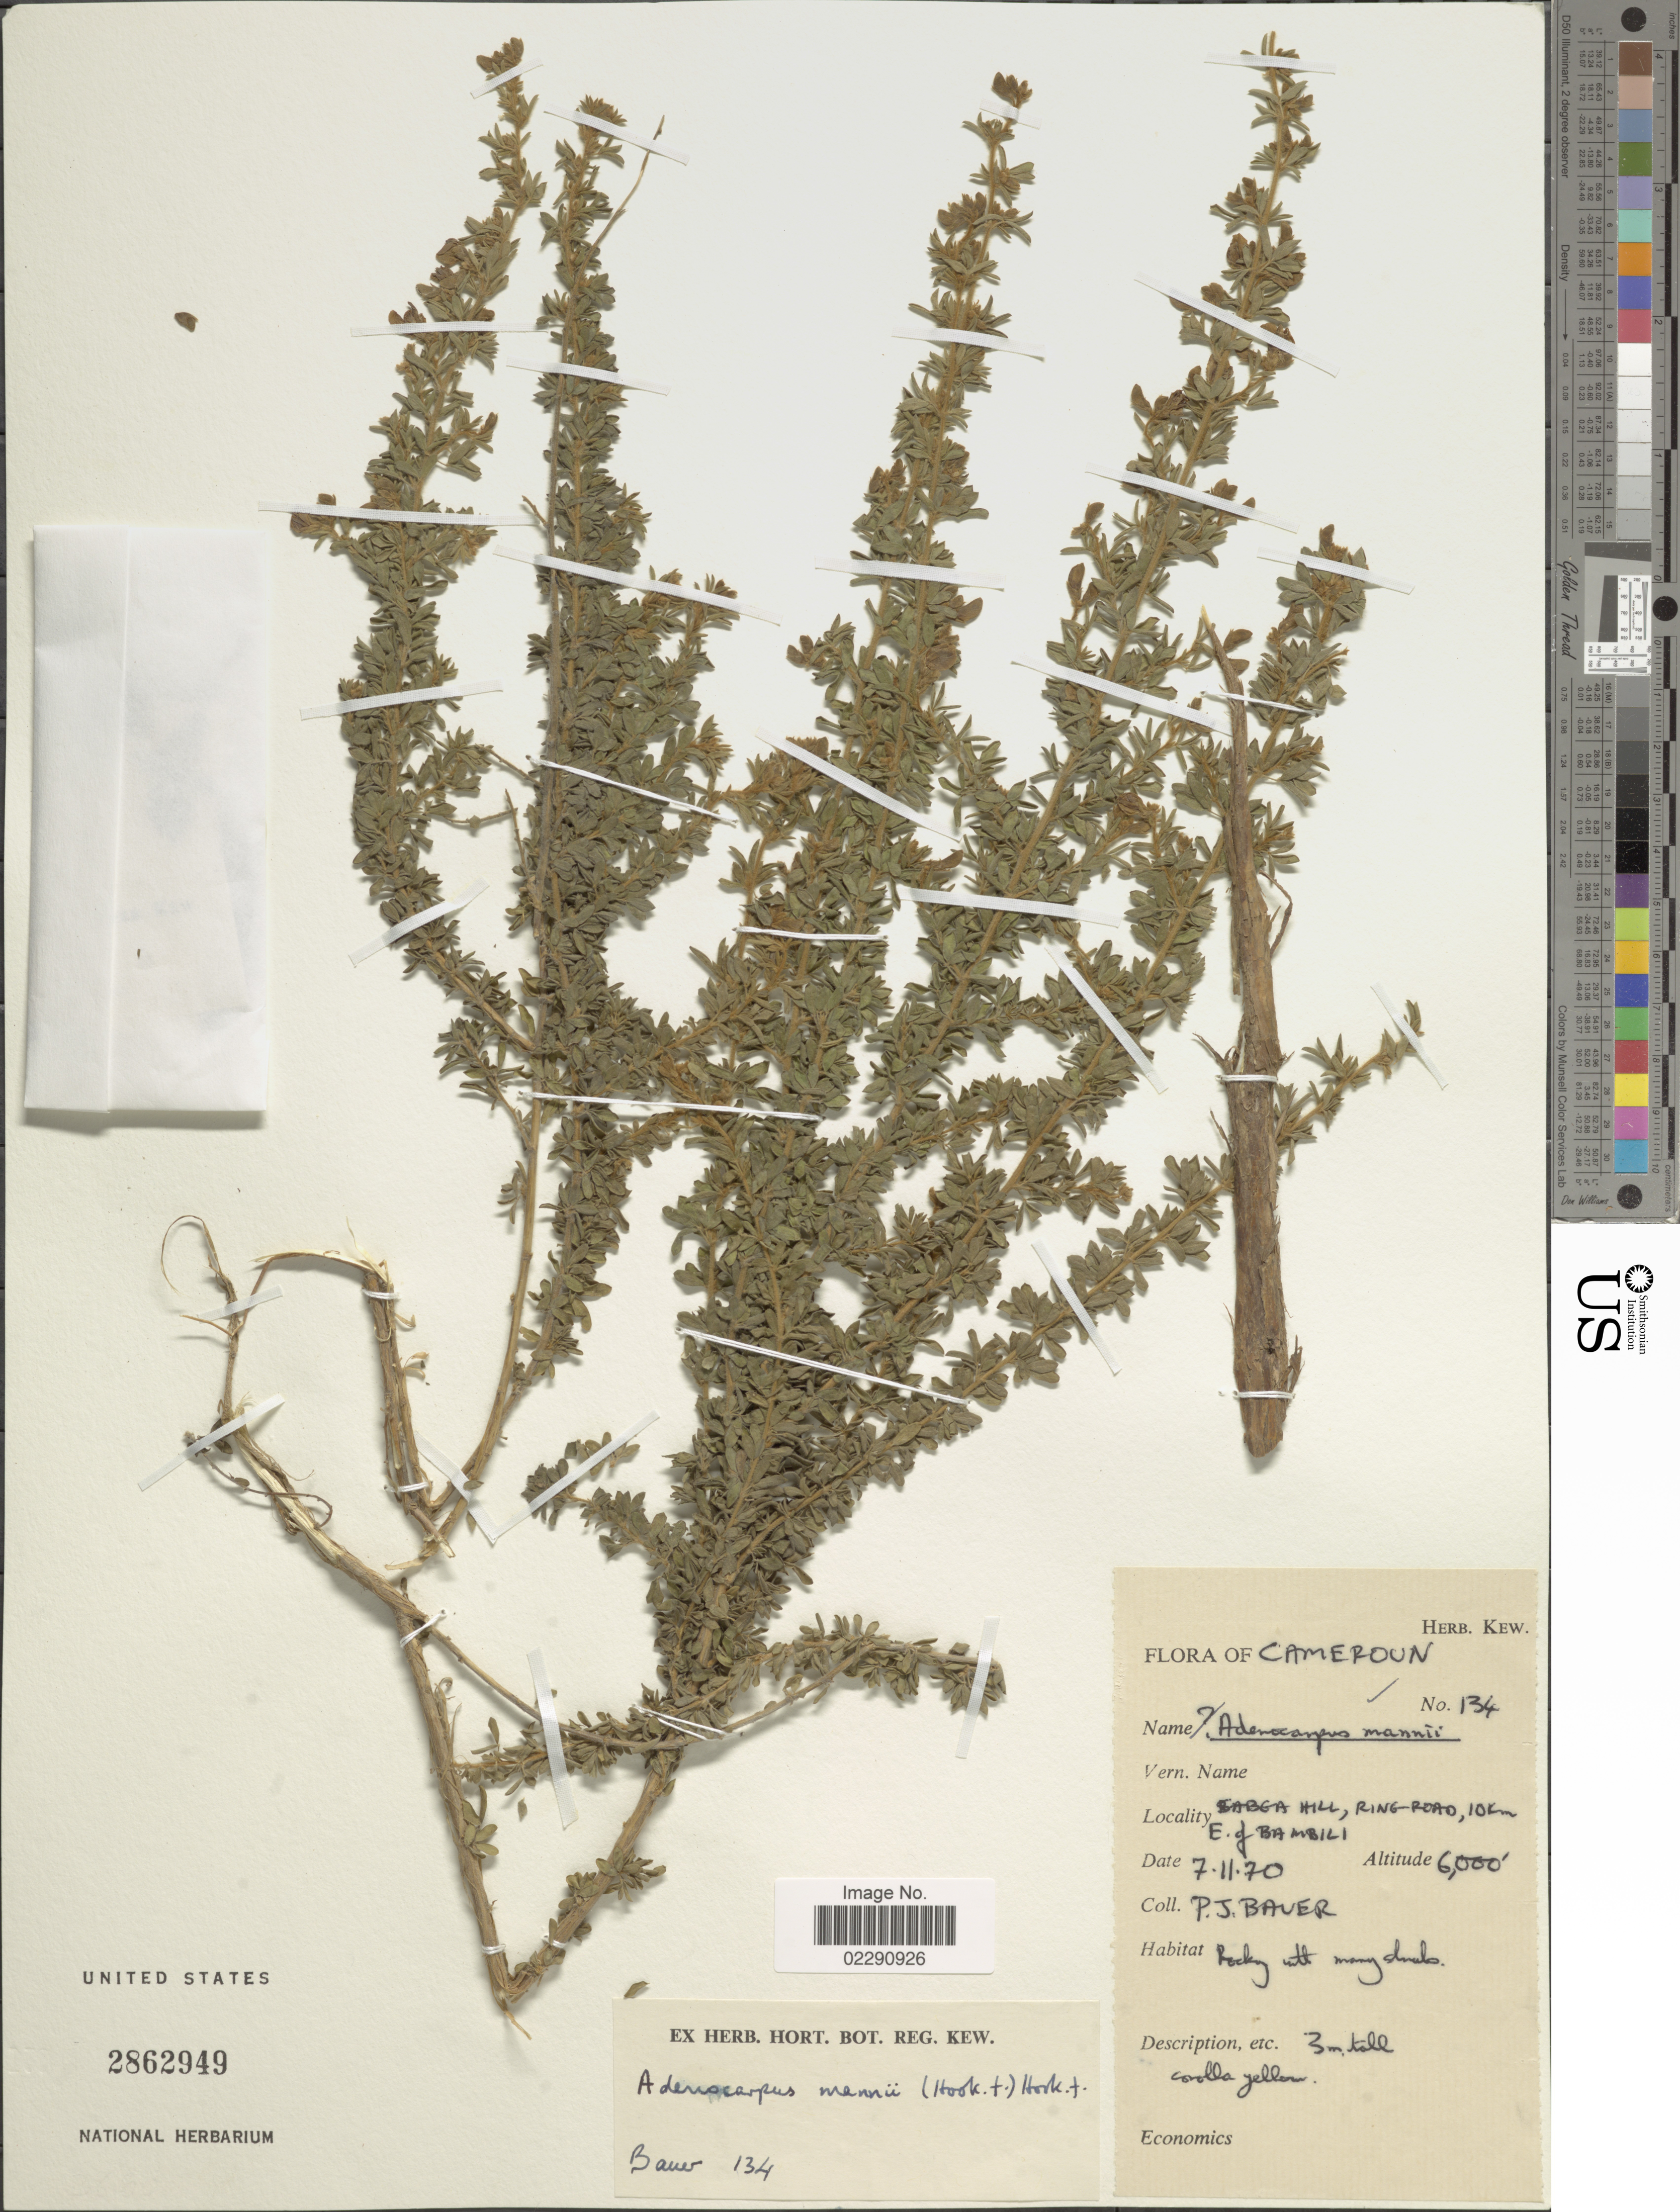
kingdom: Plantae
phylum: Tracheophyta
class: Magnoliopsida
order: Fabales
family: Fabaceae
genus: Adenocarpus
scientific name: Adenocarpus mannii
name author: (Hook. f.) Hook. f.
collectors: P. Bauer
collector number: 134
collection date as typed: Transcribed d/m/y: 7/11/70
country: Cameroon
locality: Sabga Hill, Ring-Road, 10 km E of Bambili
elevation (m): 1829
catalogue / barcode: US 2862949